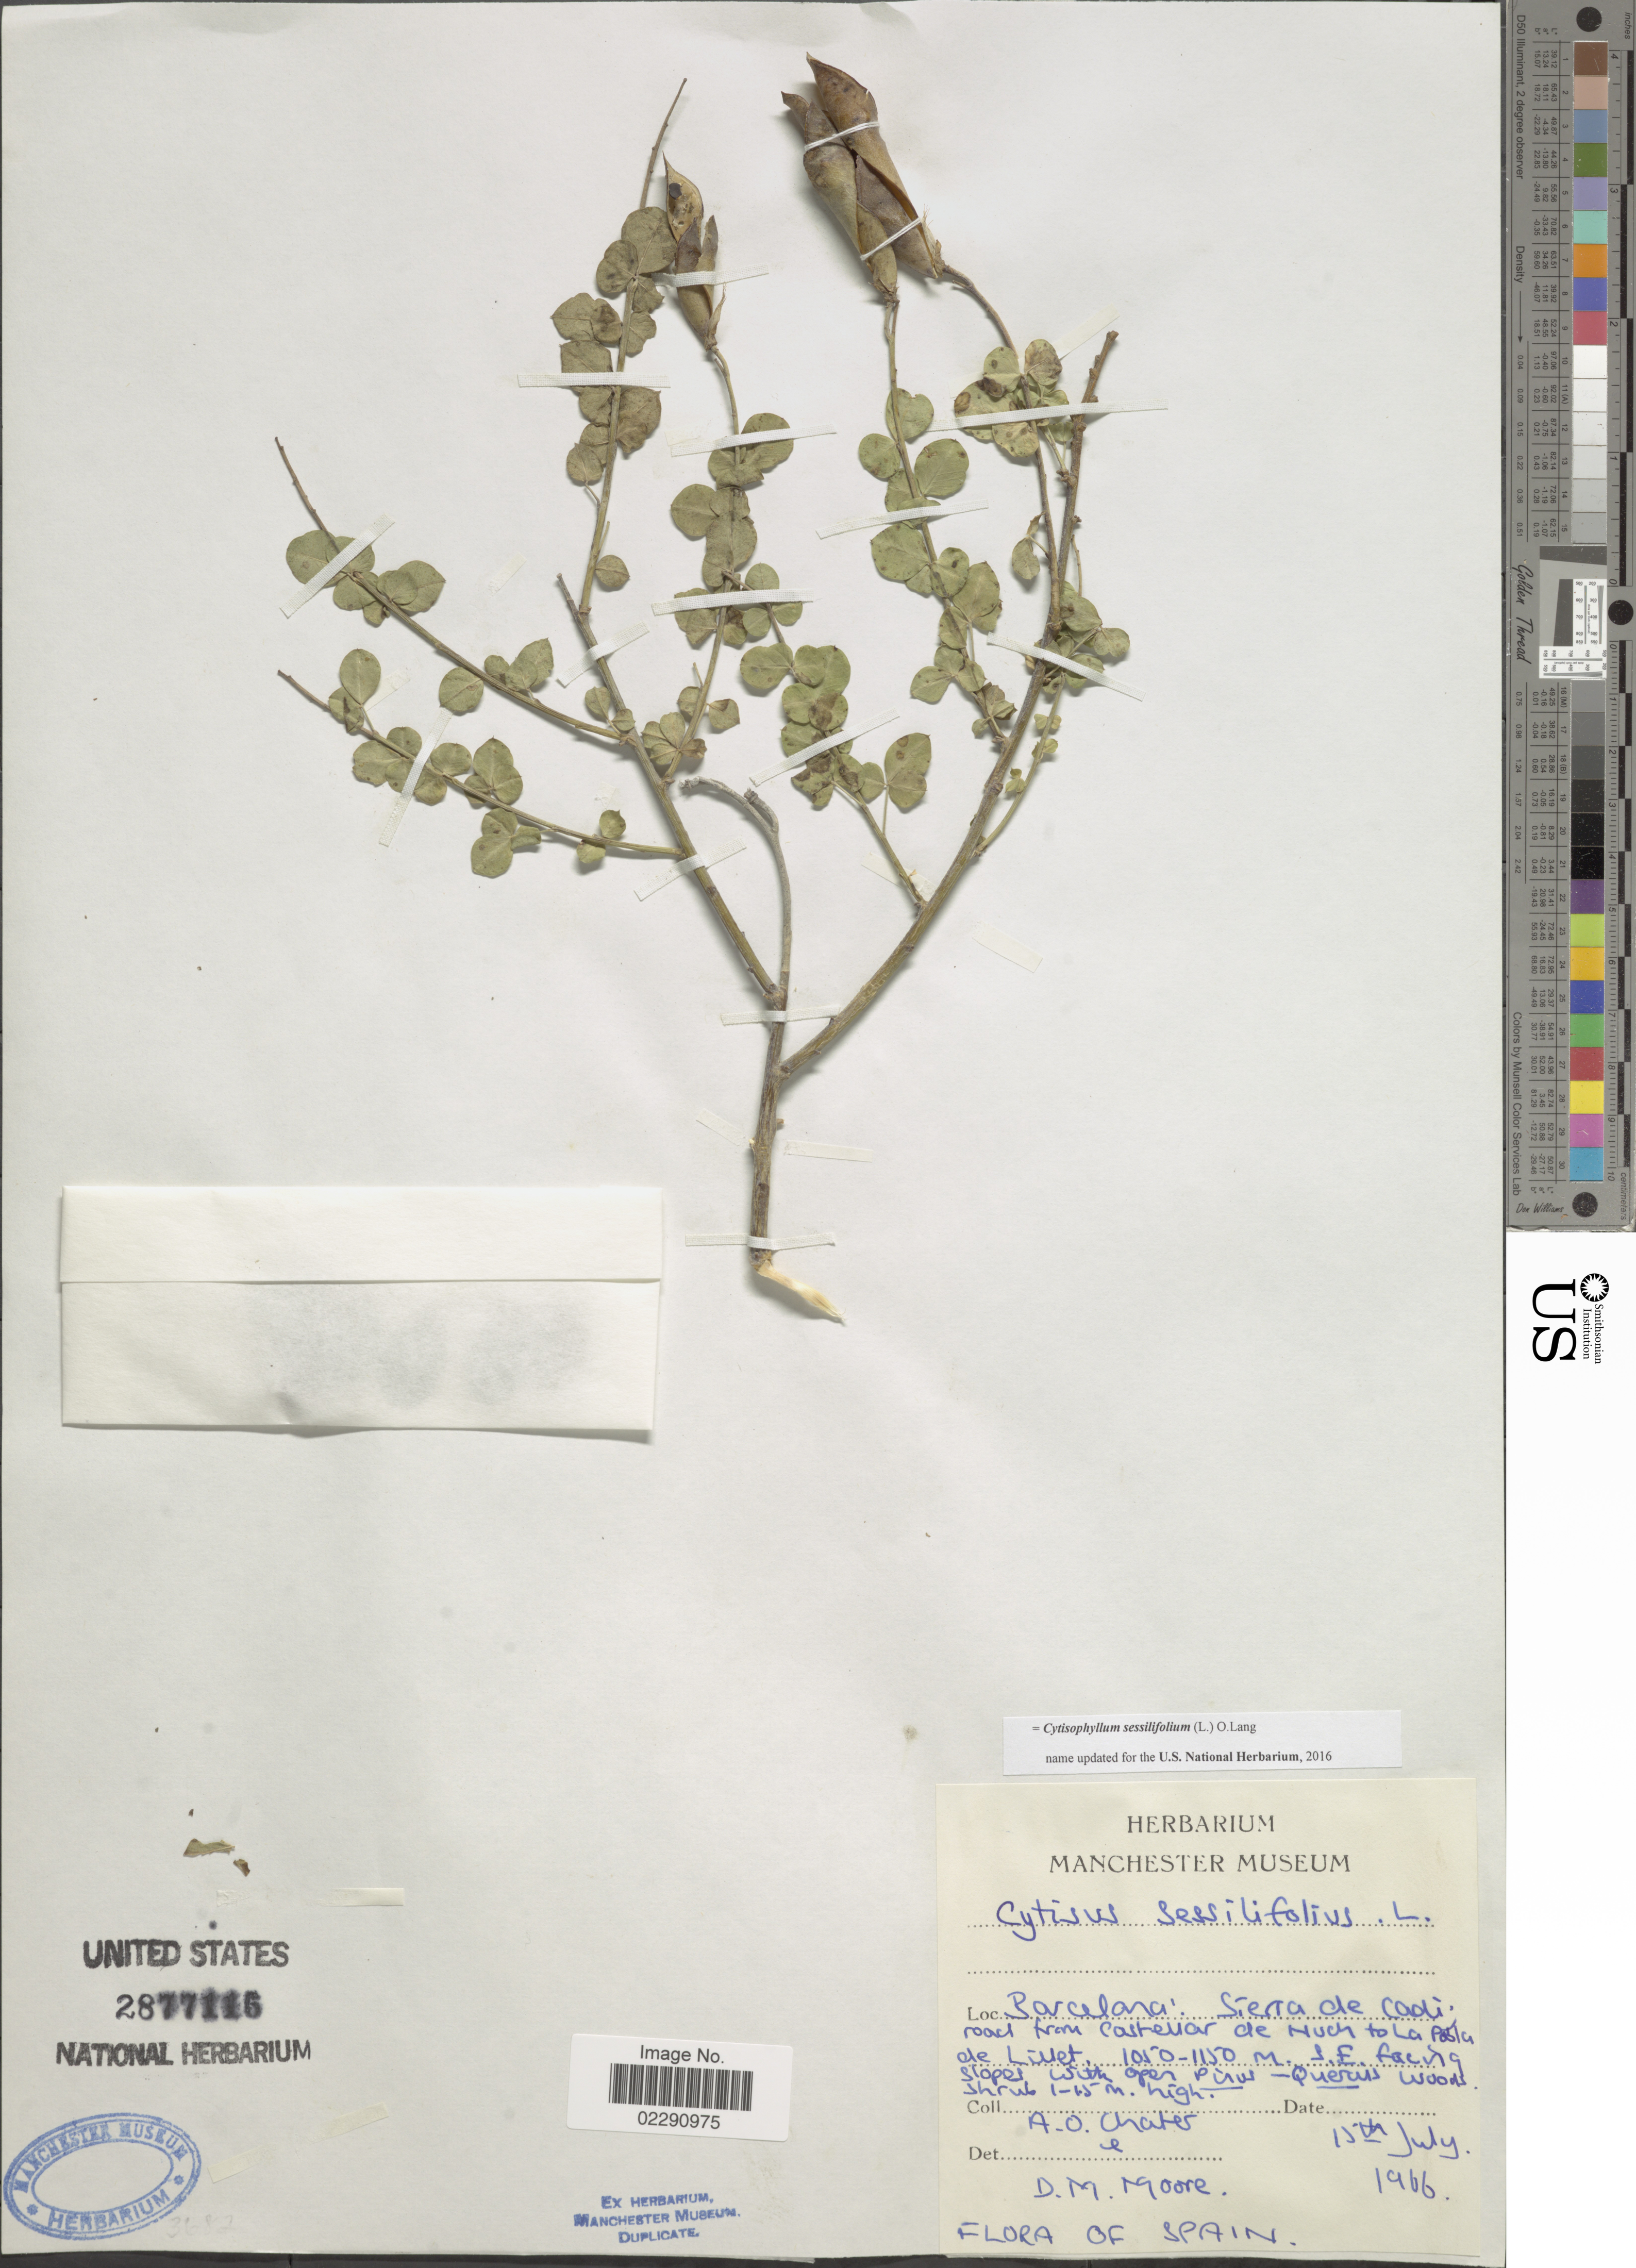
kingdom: Plantae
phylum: Tracheophyta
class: Magnoliopsida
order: Fabales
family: Fabaceae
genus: Cytisophyllum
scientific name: Cytisophyllum sessilifolium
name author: Láng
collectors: A. O. Chater & D. Moore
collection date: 1966-07-15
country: Spain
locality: Barcelona, Sierra de Cadi, road from Casteuar de Nuch to La Pobla de Liuet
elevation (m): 1050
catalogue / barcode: US 2877116